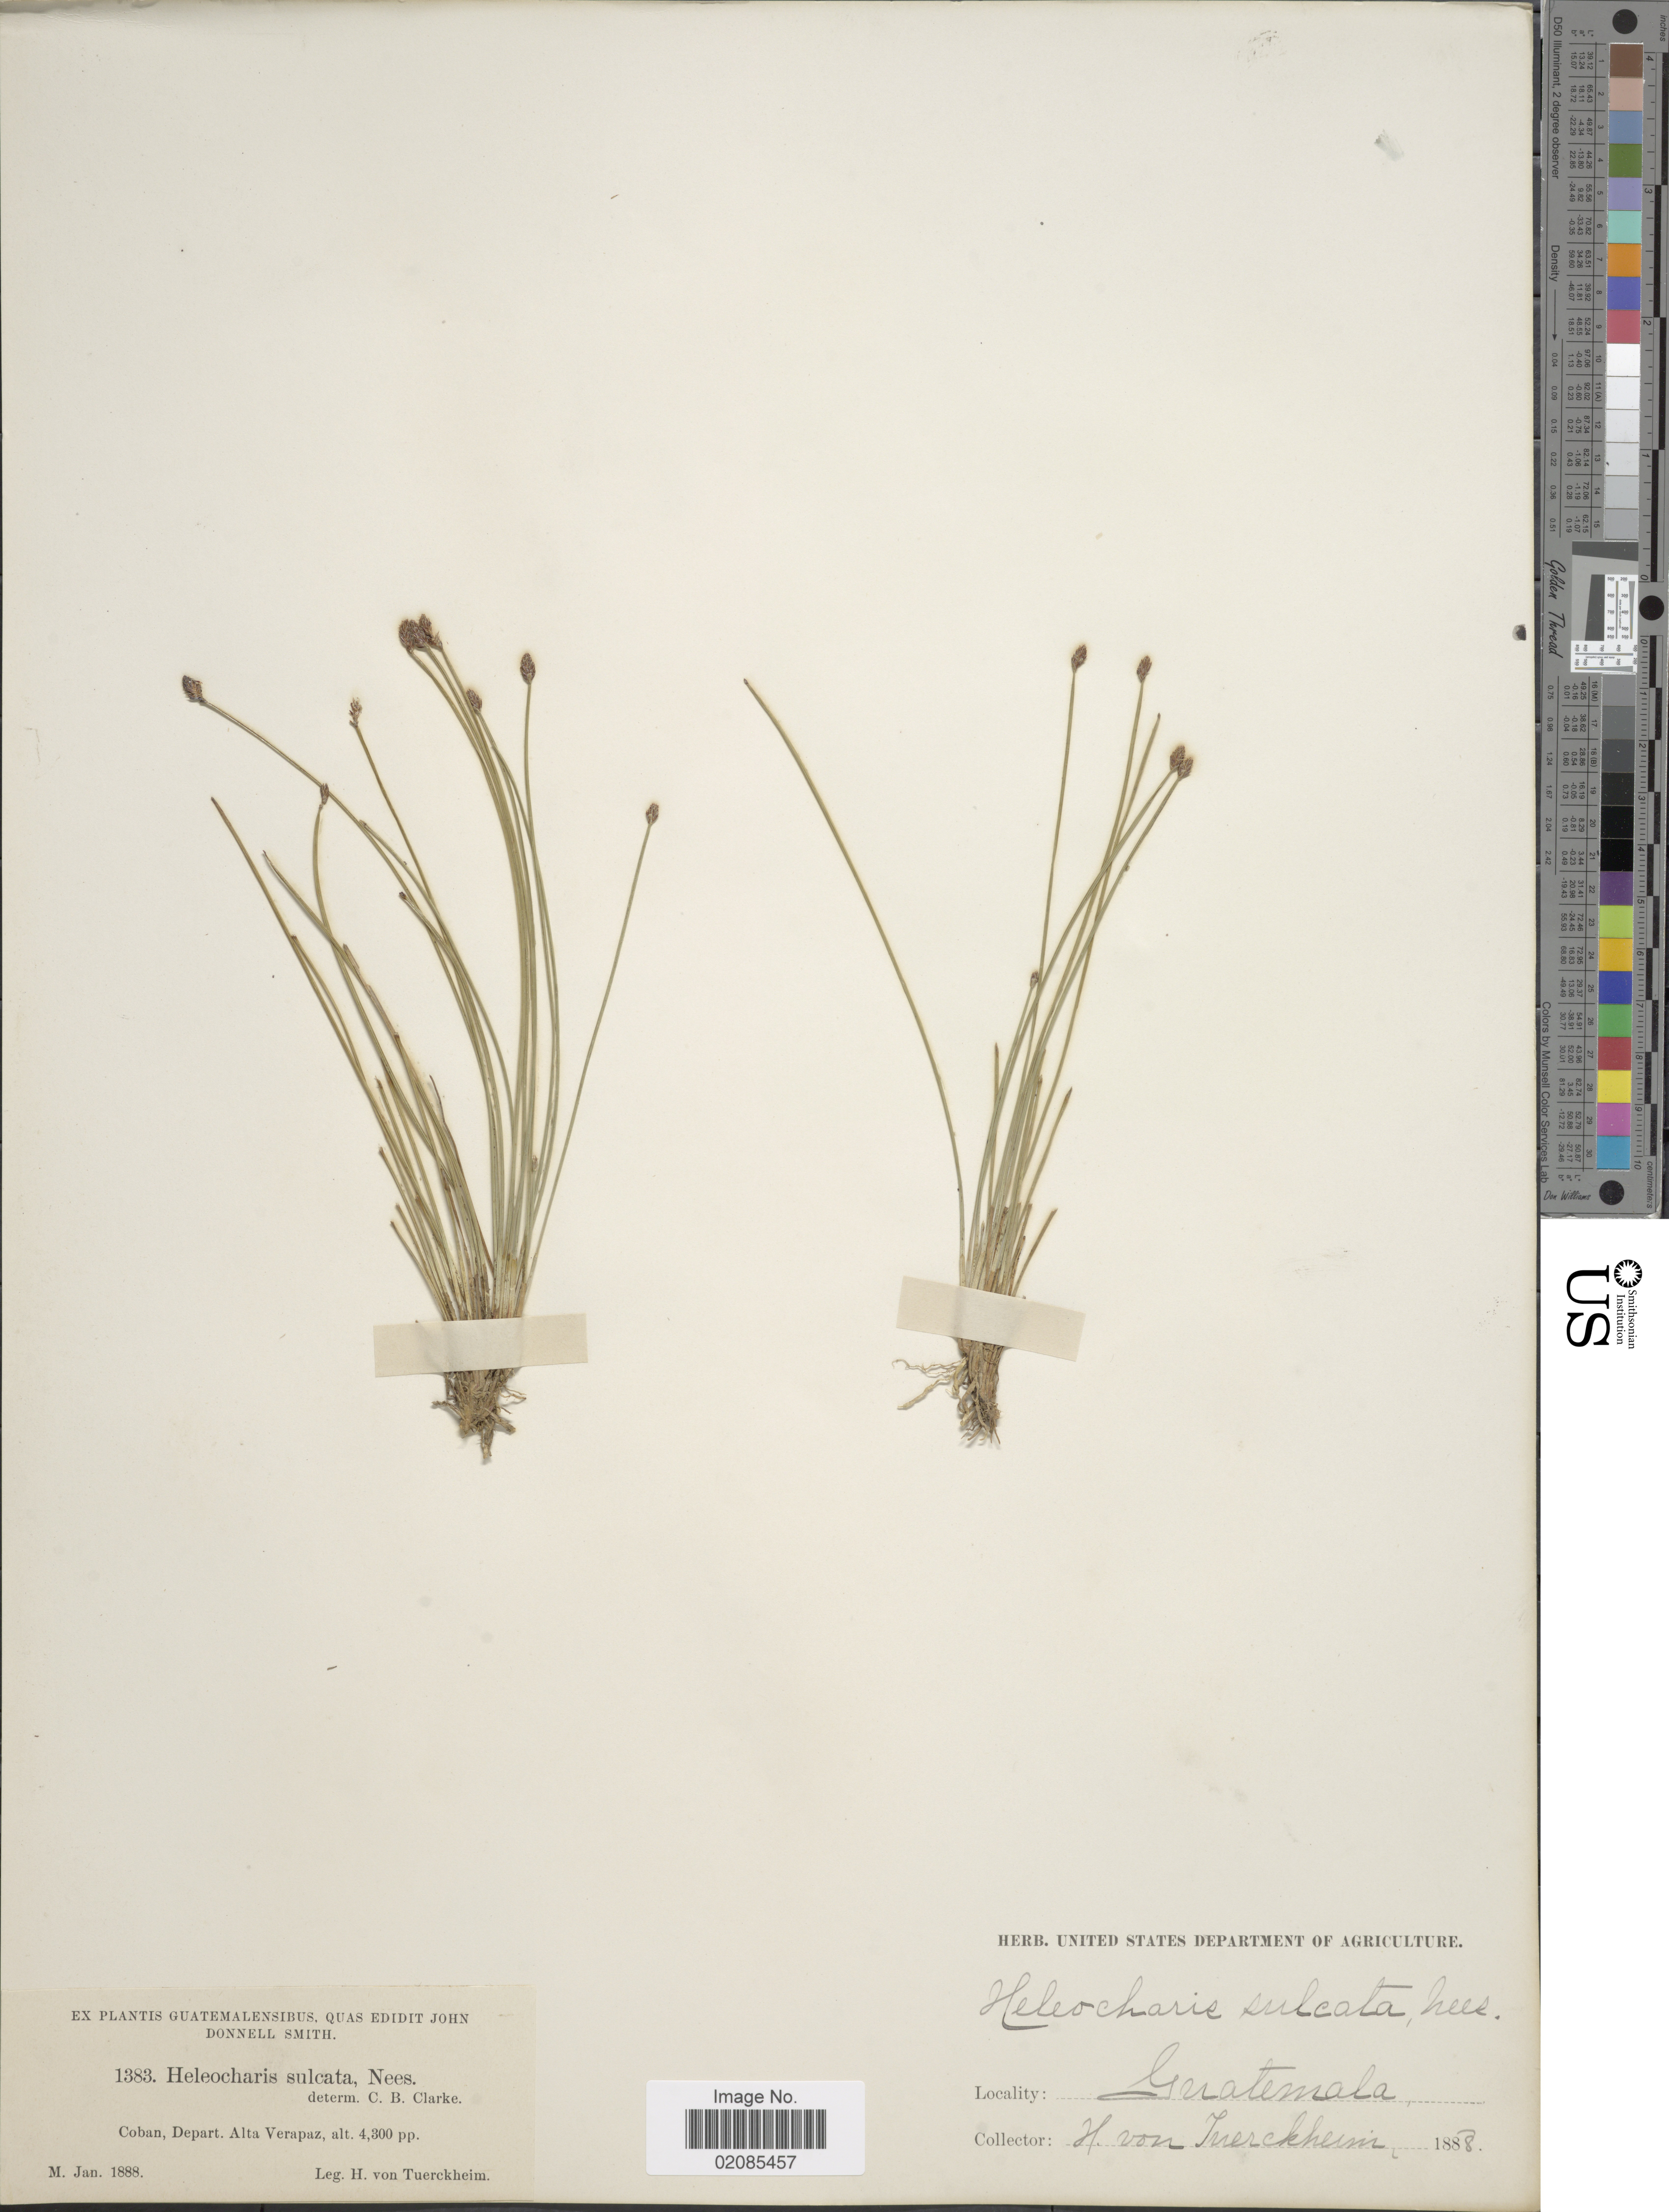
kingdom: Plantae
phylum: Tracheophyta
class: Liliopsida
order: Poales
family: Cyperaceae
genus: Eleocharis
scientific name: Eleocharis filiculmis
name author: Kunth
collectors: H. von Türckheim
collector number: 1383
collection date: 1888-01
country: Guatemala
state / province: Alta Verapaz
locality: Coban.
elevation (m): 1311